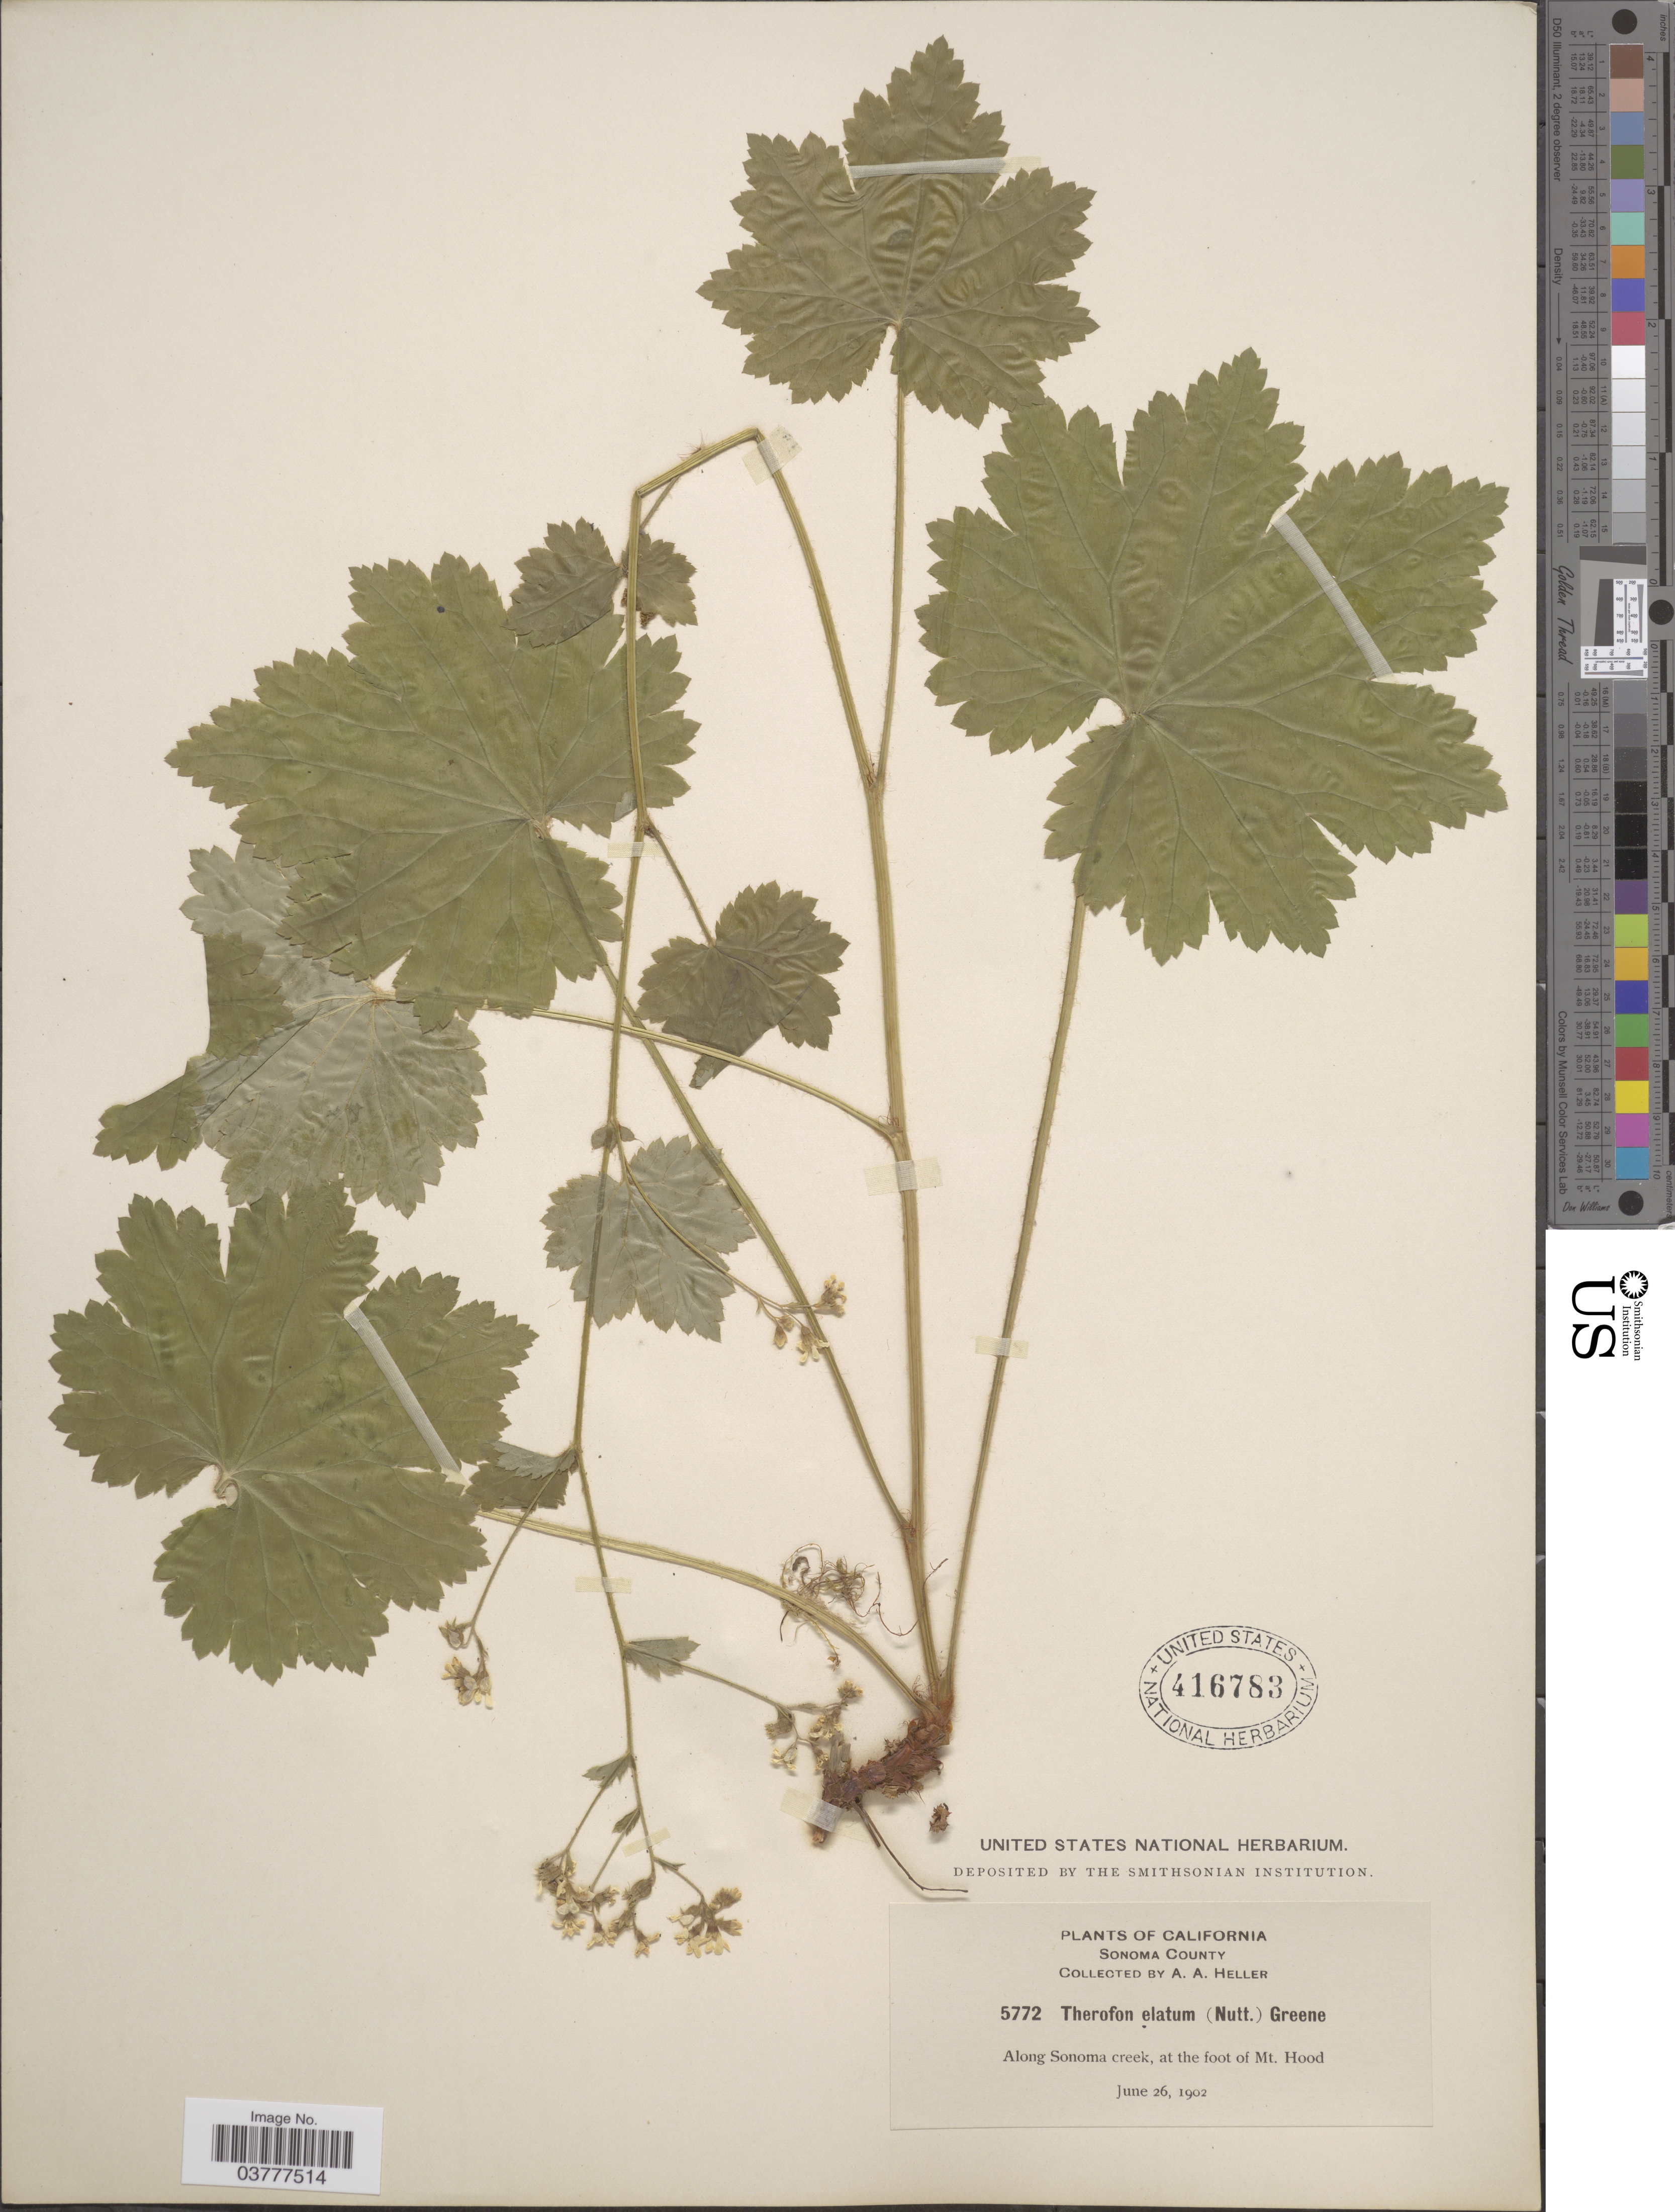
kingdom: Plantae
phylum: Tracheophyta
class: Magnoliopsida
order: Saxifragales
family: Saxifragaceae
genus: Boykinia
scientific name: Boykinia elata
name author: Greene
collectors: A. A. Heller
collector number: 5772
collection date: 1902-06-16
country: United States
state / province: California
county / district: Sonoma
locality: Sonoma County. Along Sonoma Creek, at the foot of Mt. Hood.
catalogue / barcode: US 416783